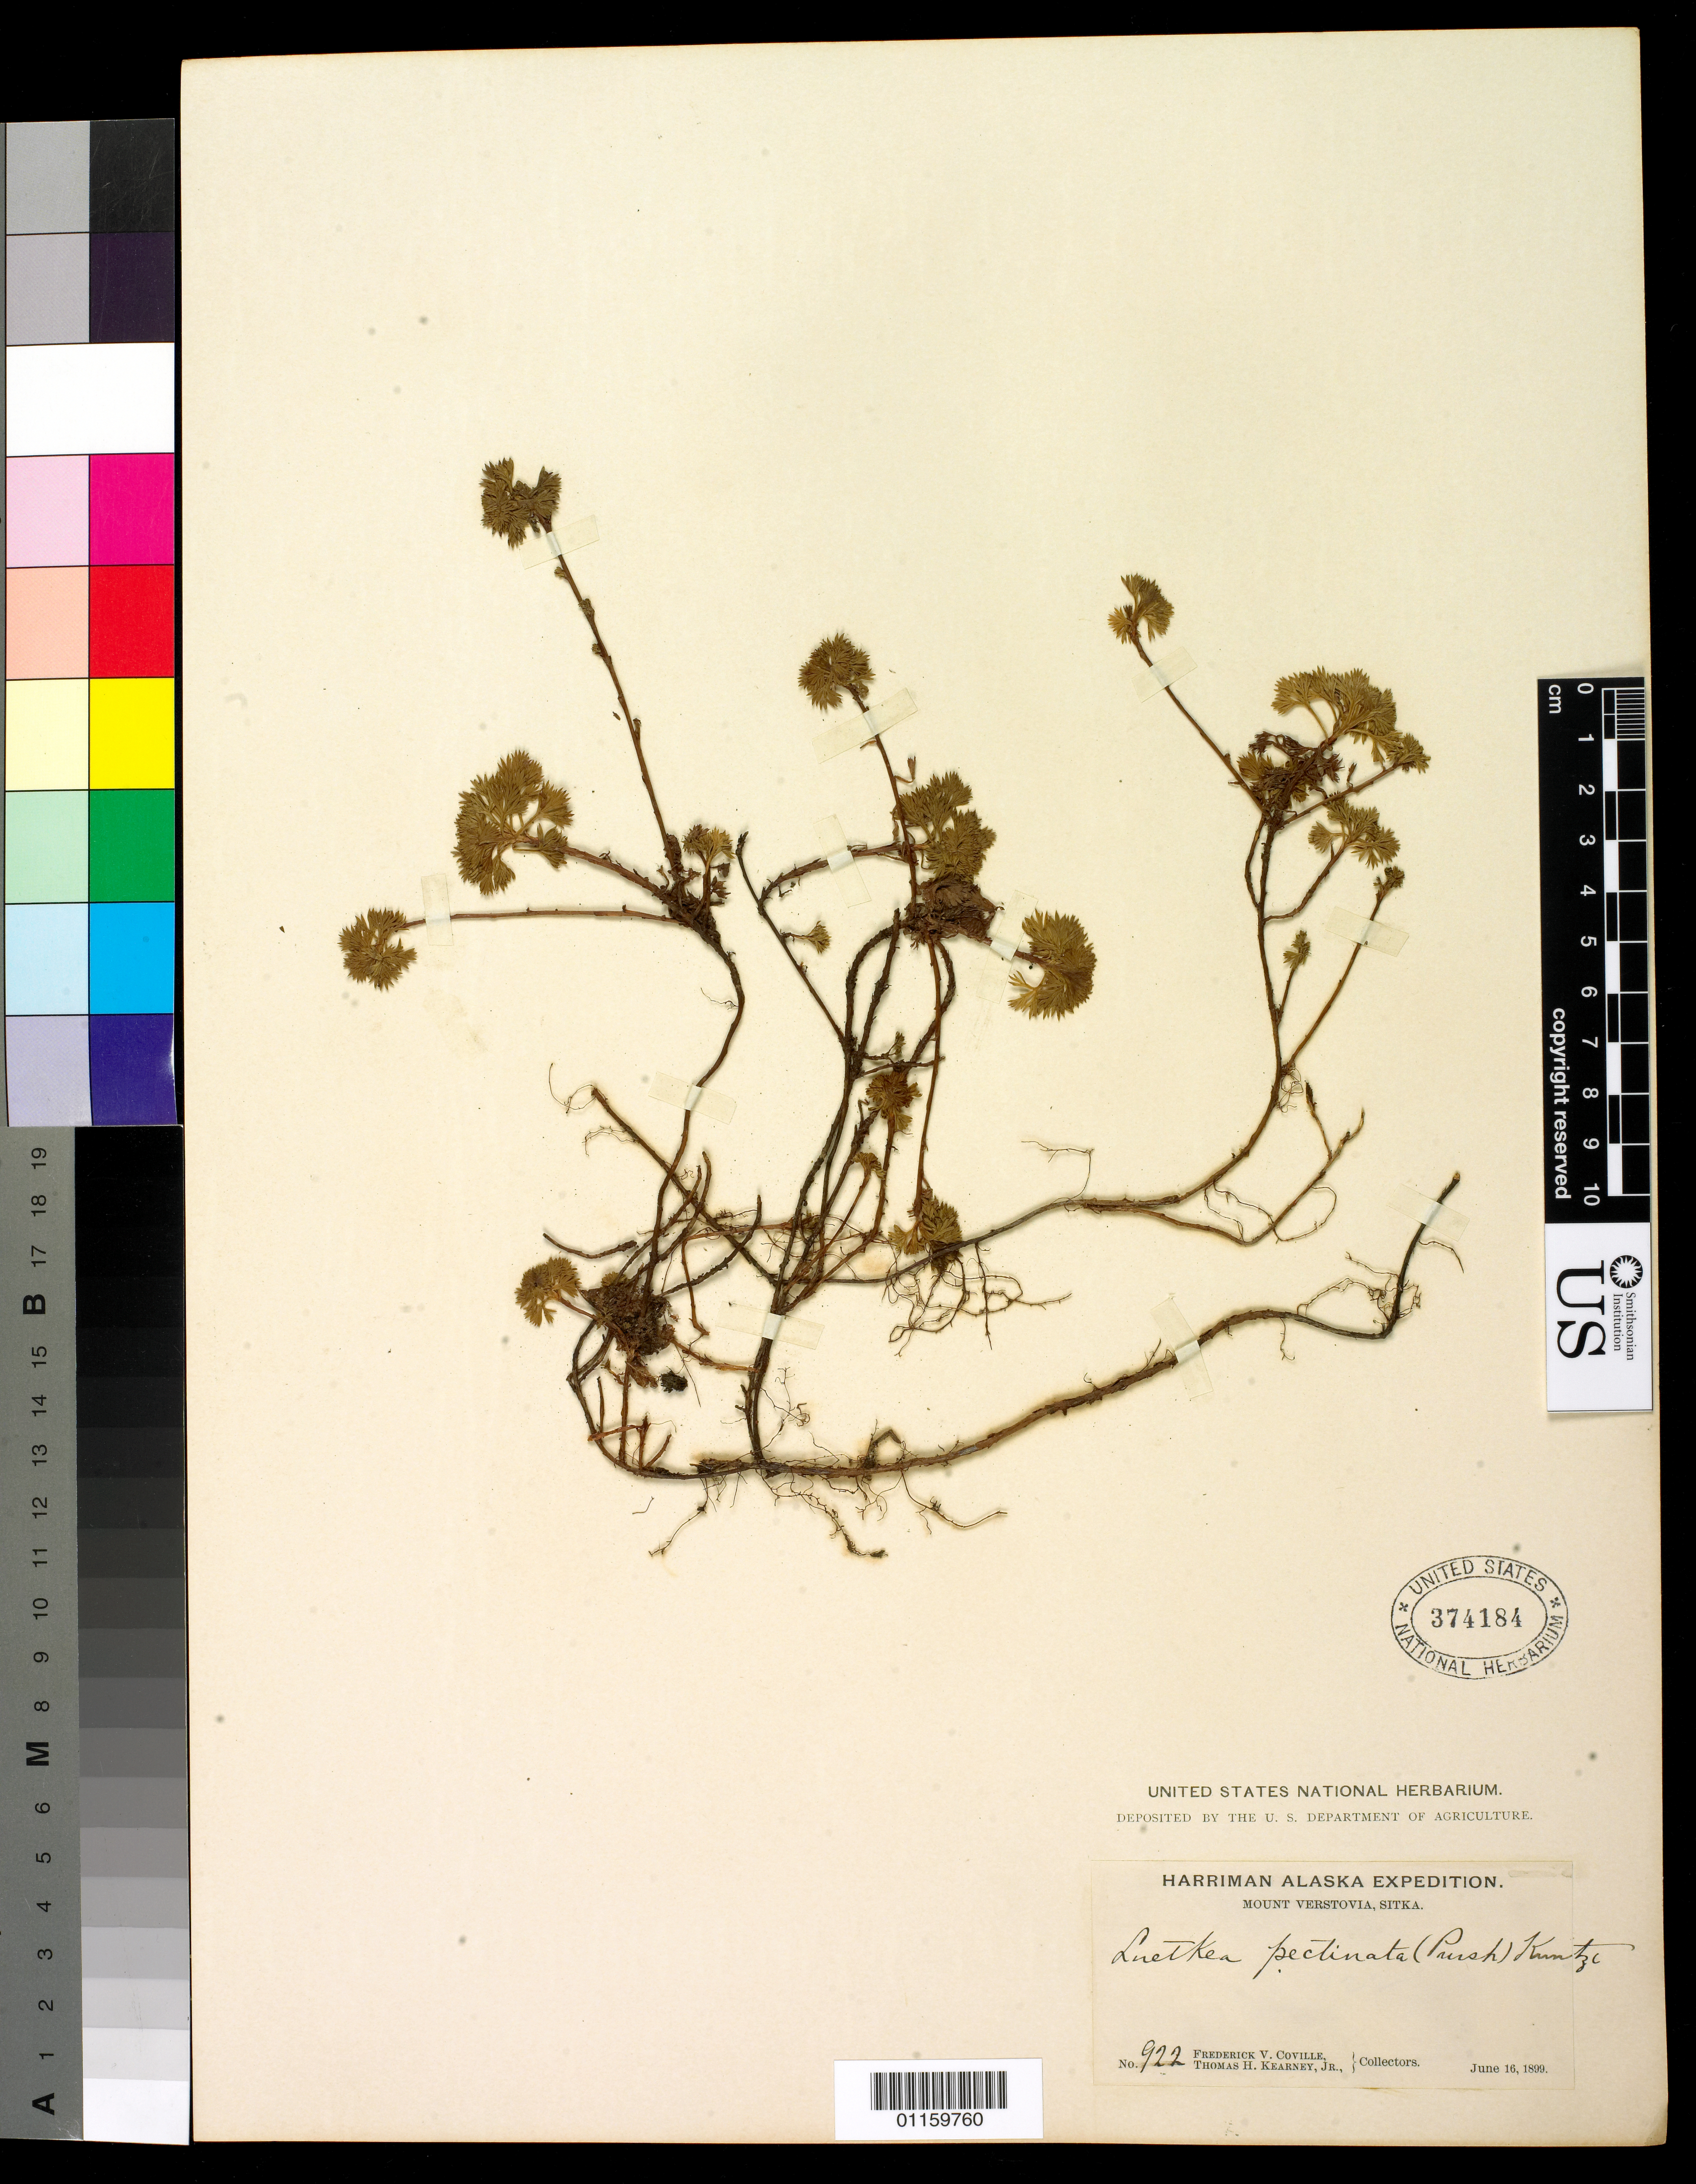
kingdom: Plantae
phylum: Tracheophyta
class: Magnoliopsida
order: Rosales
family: Rosaceae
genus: Luetkea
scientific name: Luetkea pectinata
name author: (Pursh) Kuntze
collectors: F. V. Coville & T. H. Kearney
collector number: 922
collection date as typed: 16 Jun 1899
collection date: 1899-06-16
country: United States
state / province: Alaska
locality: Mount Verstovia, Sitka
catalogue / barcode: US 374184